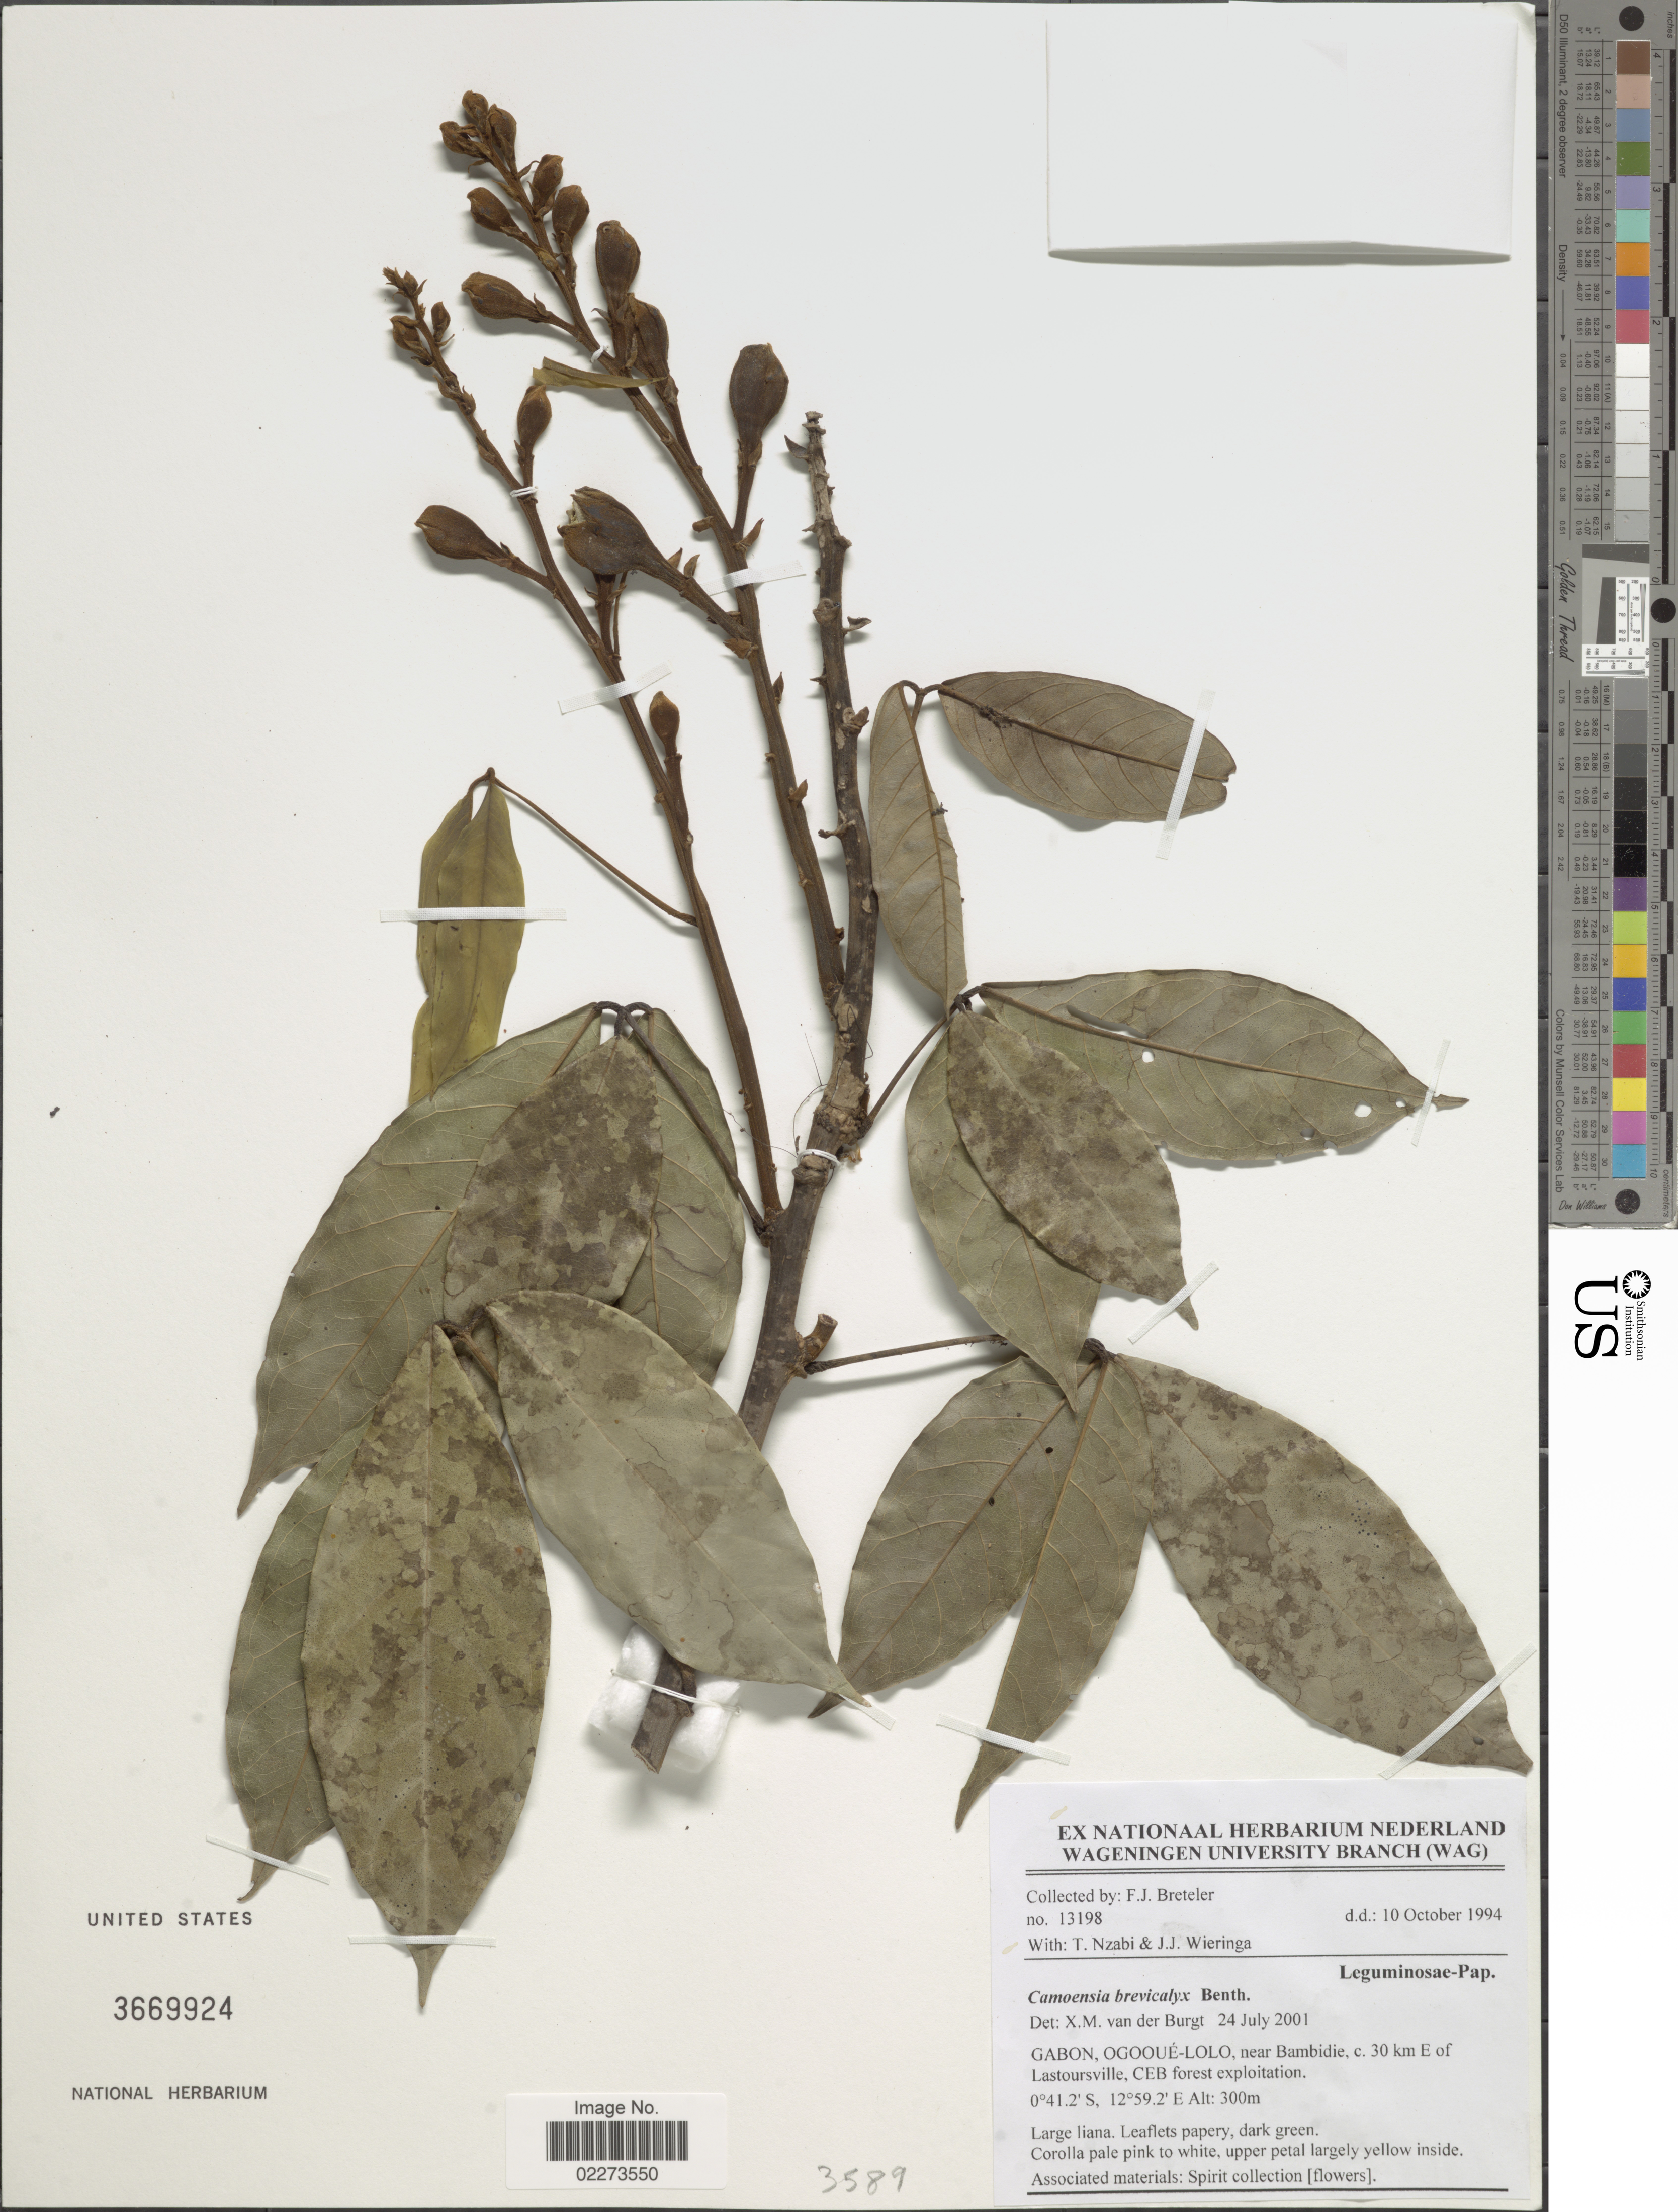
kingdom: Plantae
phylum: Tracheophyta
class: Magnoliopsida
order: Fabales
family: Fabaceae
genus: Camoensia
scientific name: Camoensia brevicalyx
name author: Benth.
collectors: F. J. Breteler, T. Nzabi & J. Wieringa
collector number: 13198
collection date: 1994-10-10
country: Gabon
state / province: Ogooue-Lolo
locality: Near Bambidie, c. 30 km E of Lastoursville, CEB forest exploitation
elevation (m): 300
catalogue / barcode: US 3669924